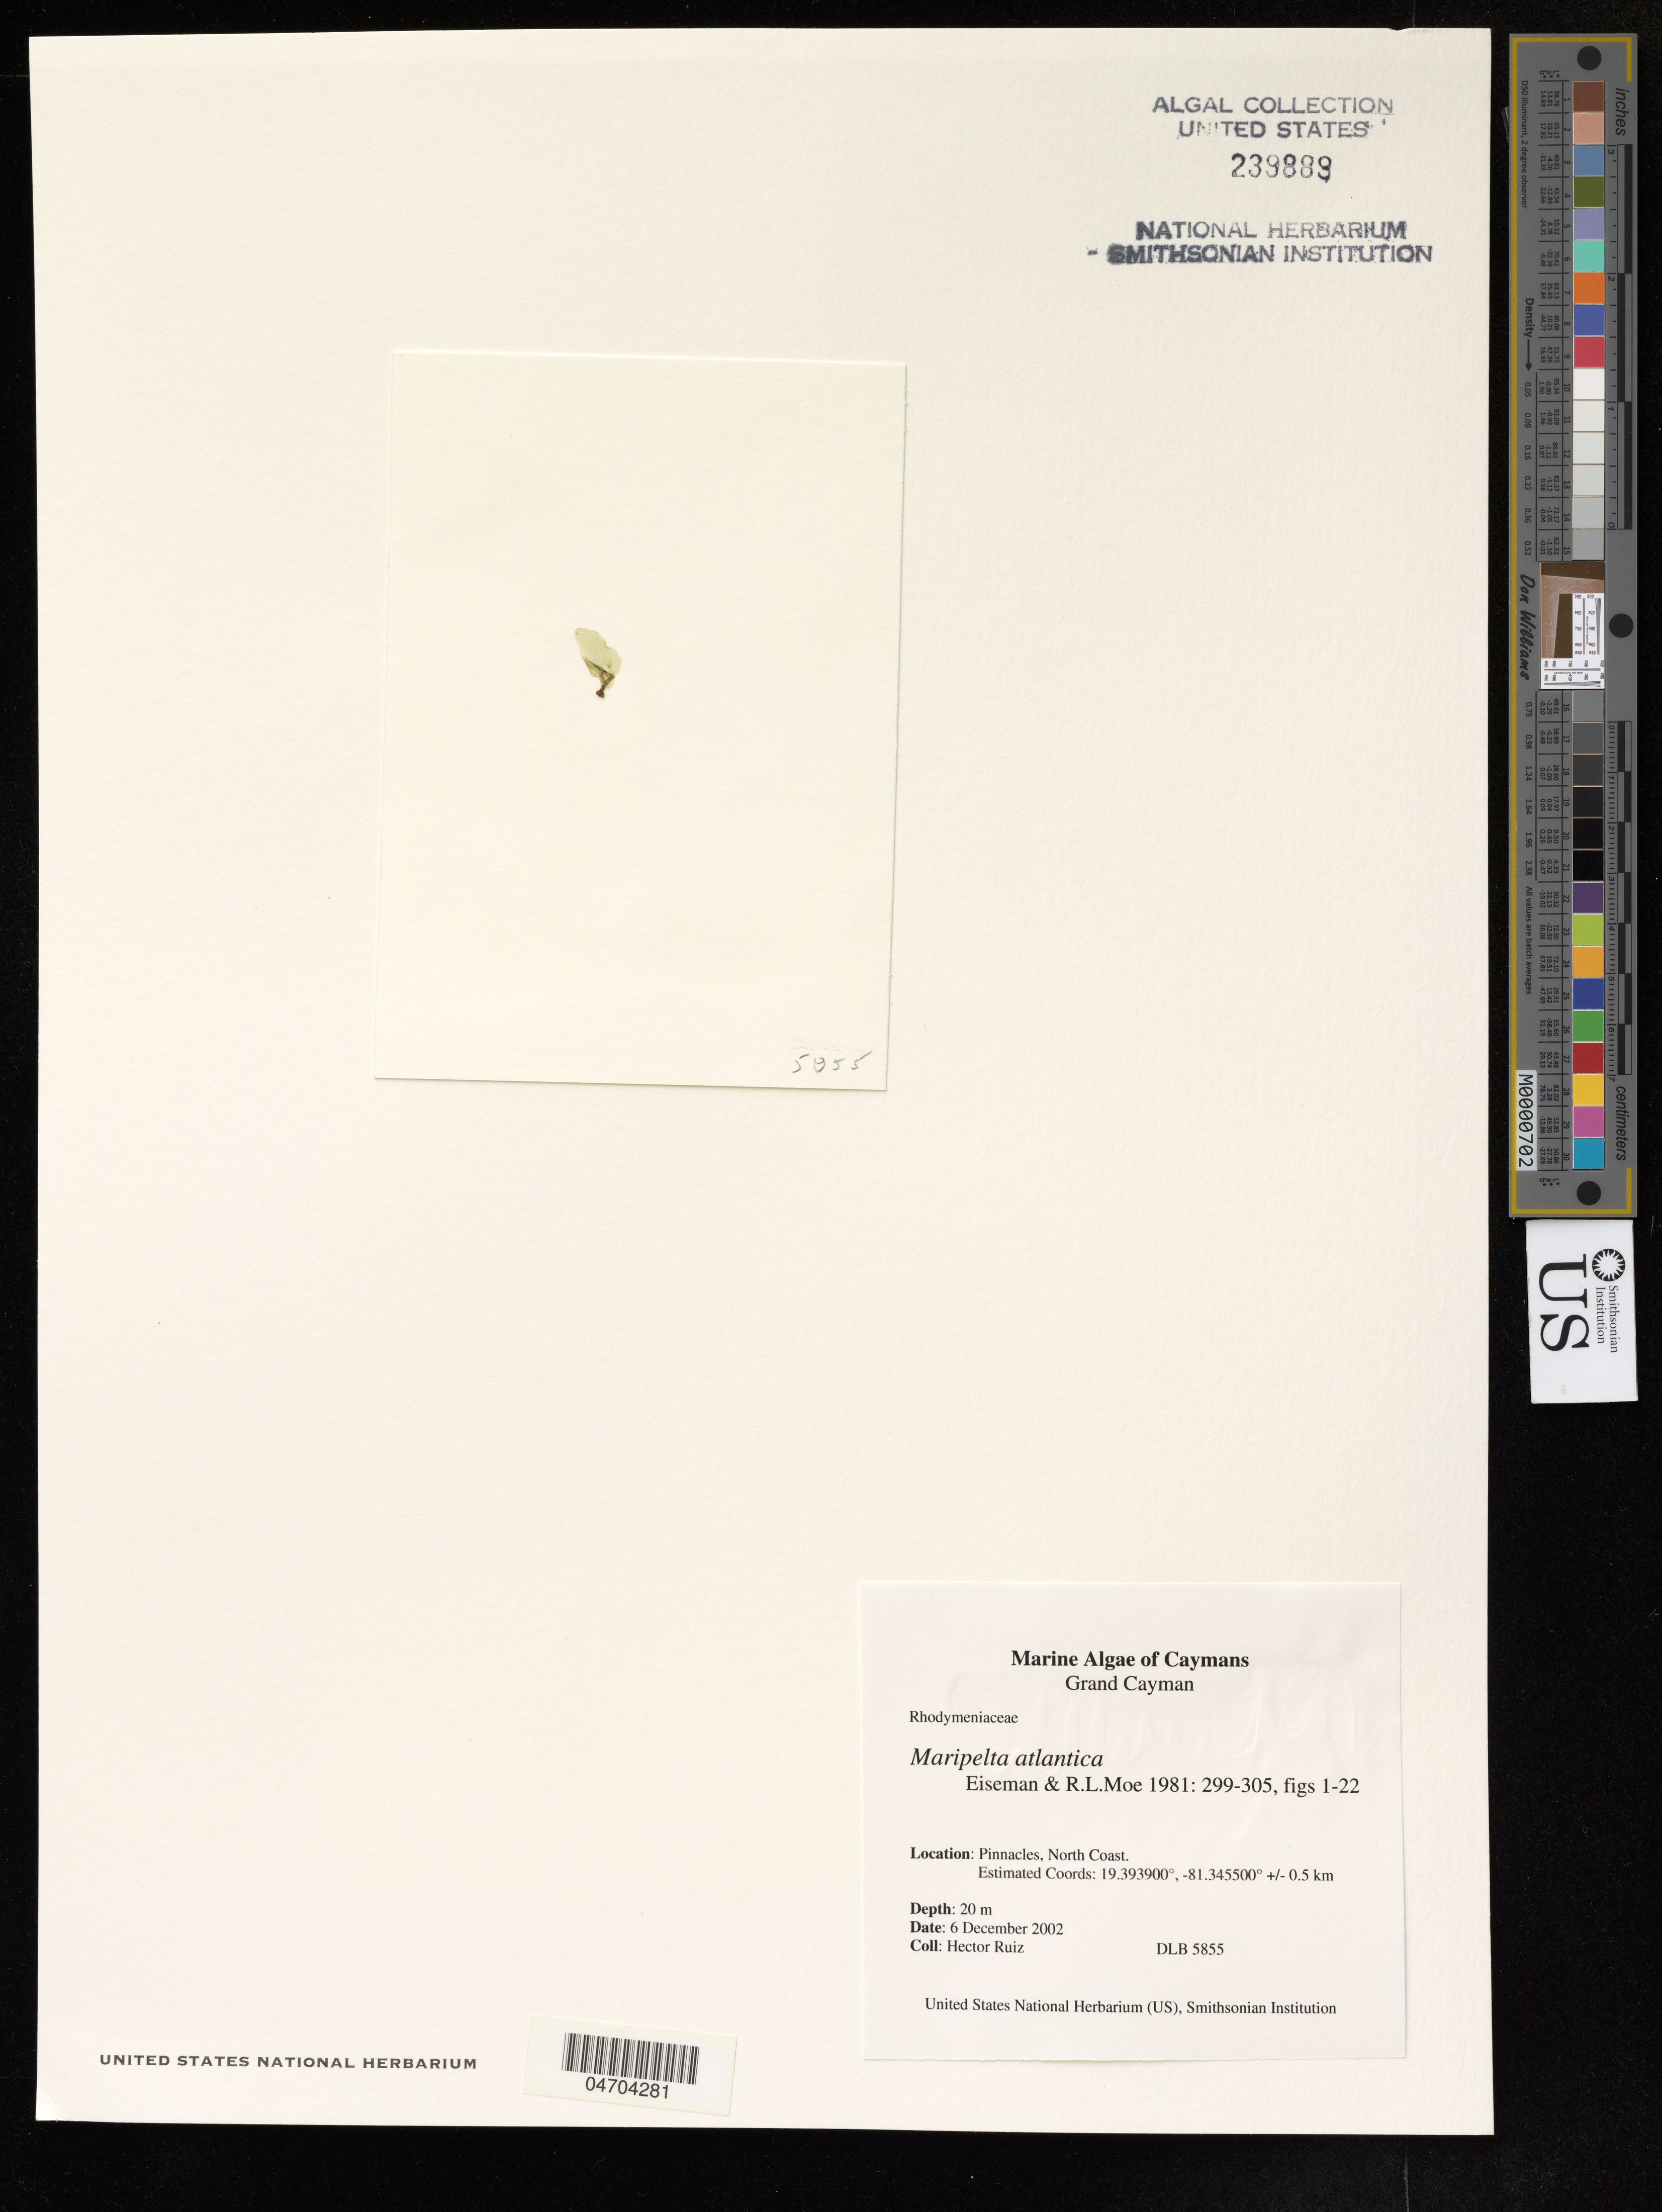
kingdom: Plantae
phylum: Rhodophyta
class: Florideophyceae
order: Rhodymeniales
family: Rhodymeniaceae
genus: Maripelta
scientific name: Maripelta atlantica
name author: Eiseman & R.L. Moe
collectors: H. Ruiz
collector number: DLB 5855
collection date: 2002-12-06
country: Cayman Islands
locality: Grand Cayman. Pinnacles, North Coast.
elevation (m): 20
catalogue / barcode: US 239889